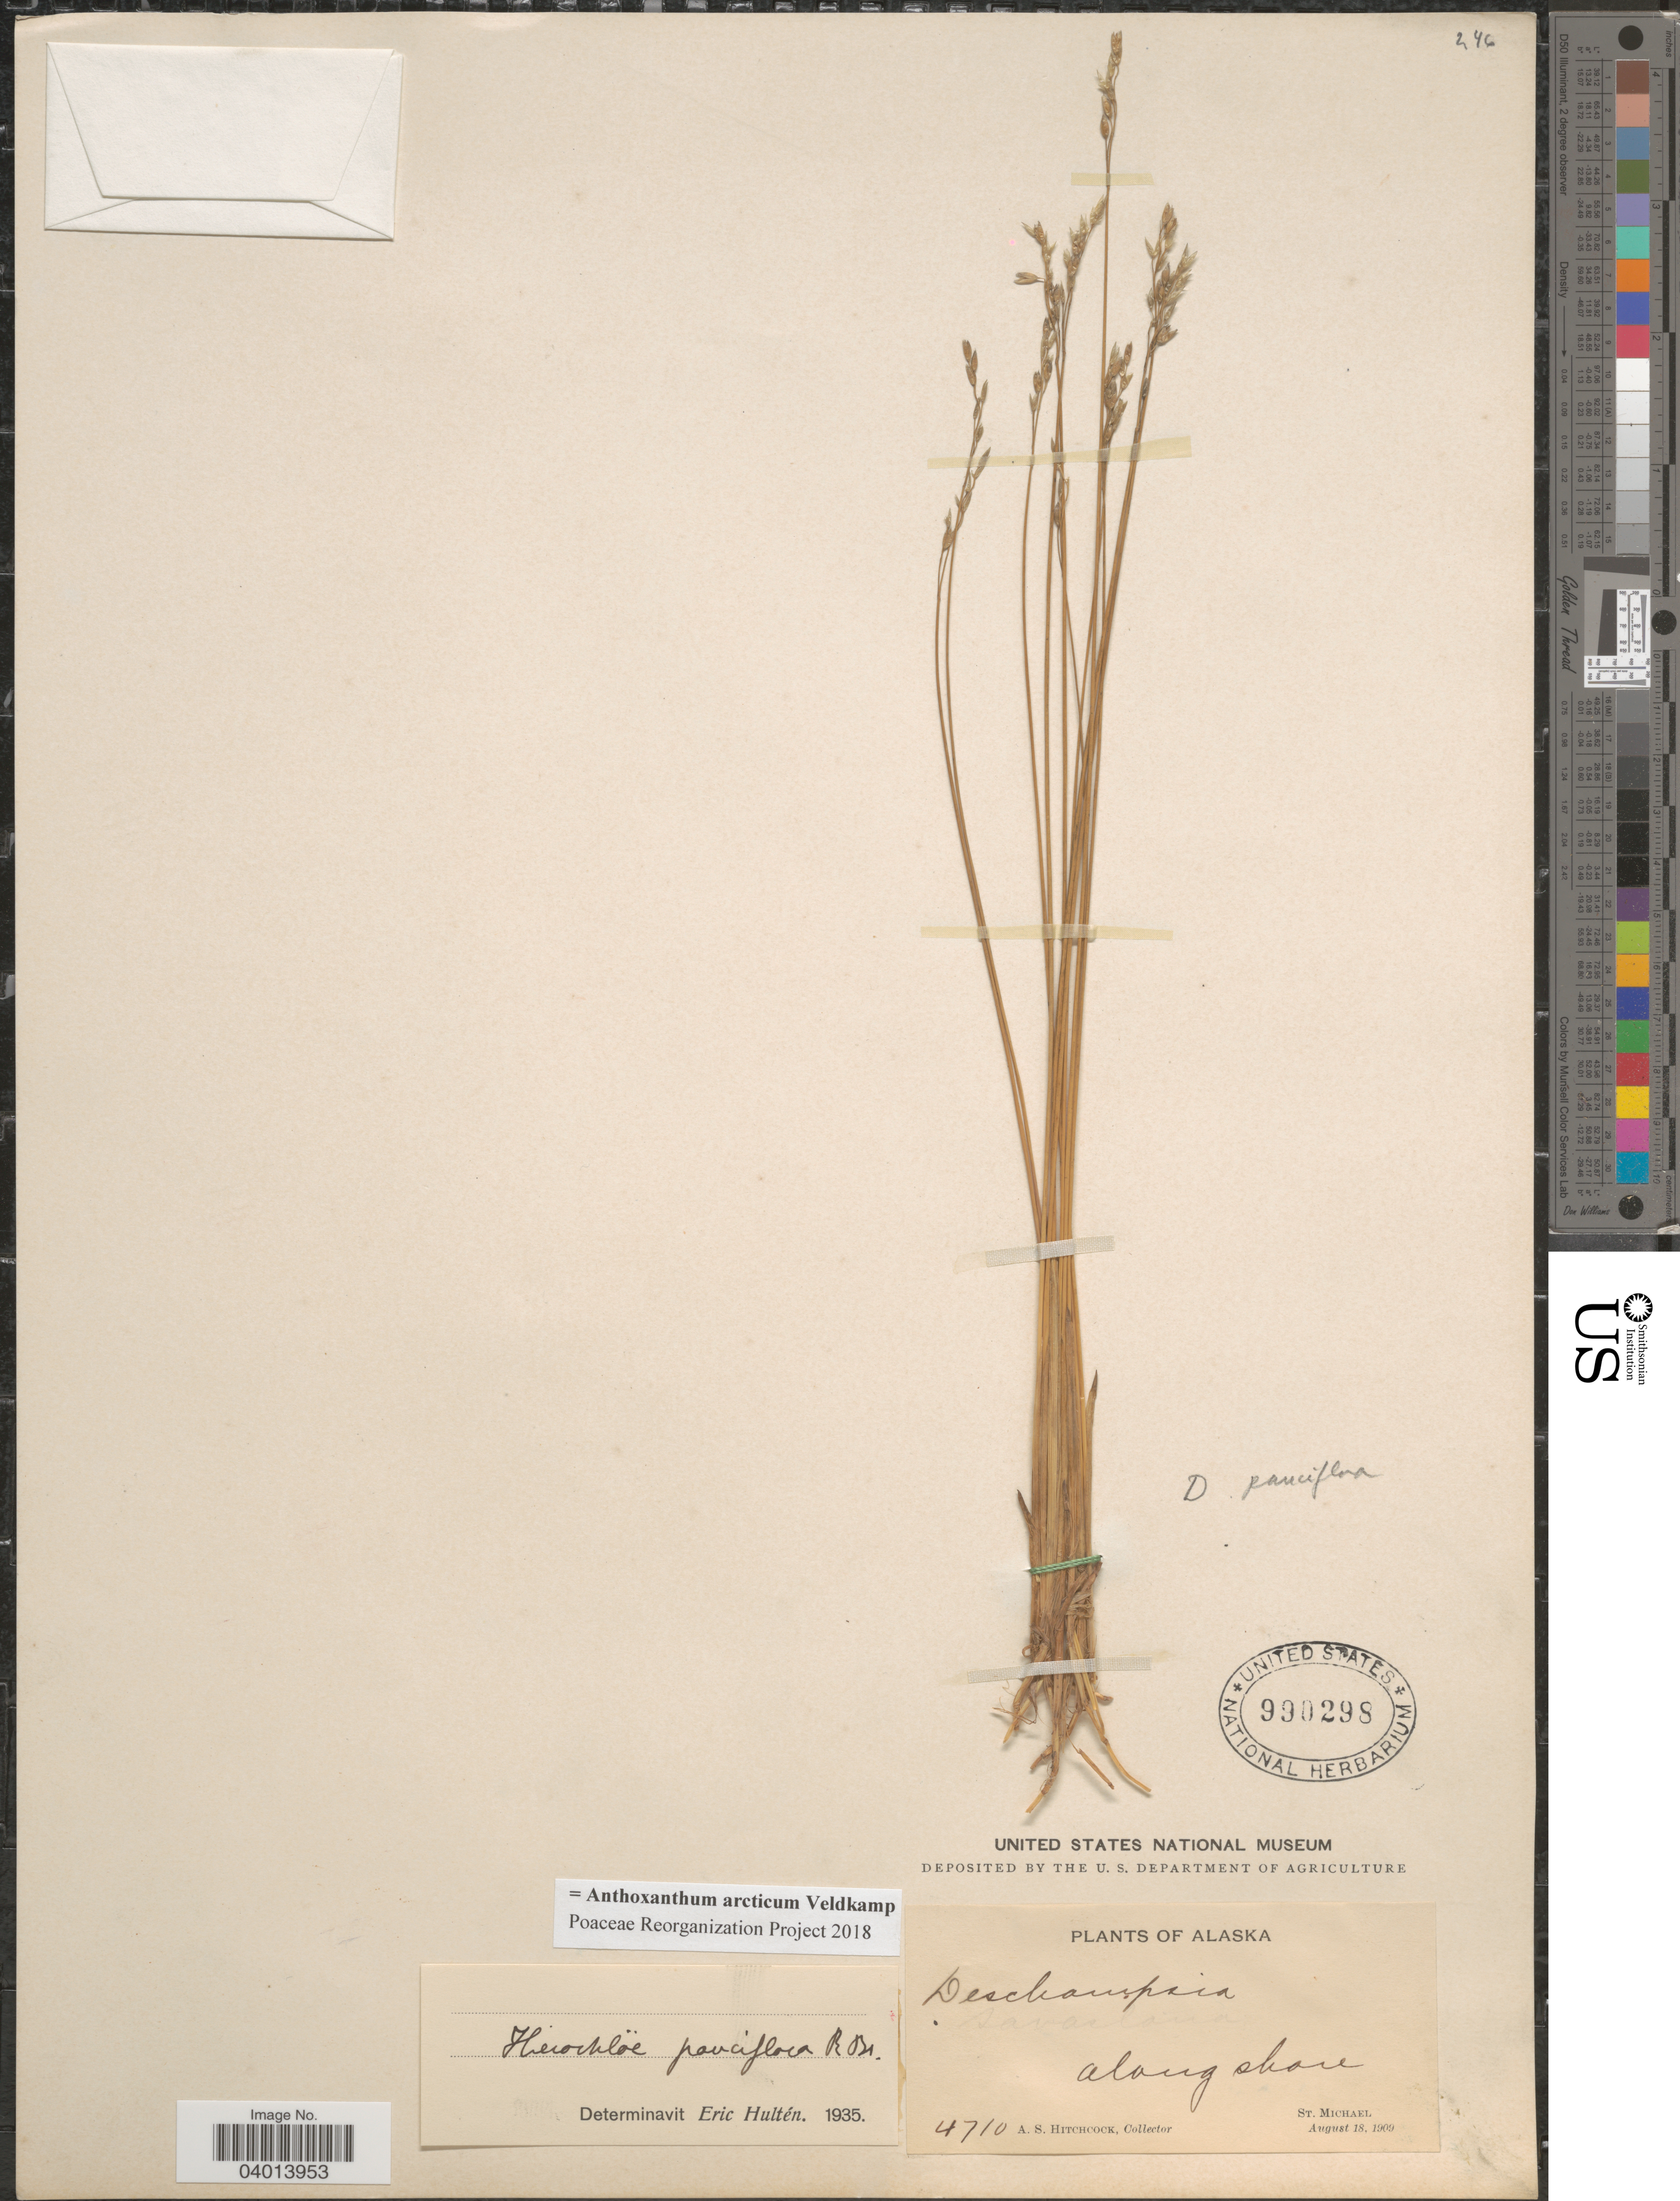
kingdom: Plantae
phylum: Tracheophyta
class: Liliopsida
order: Poales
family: Poaceae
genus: Anthoxanthum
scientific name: Anthoxanthum arcticum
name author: Veldkamp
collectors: A. S. Hitchcock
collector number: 4710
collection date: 1909-08-18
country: United States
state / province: Alaska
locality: Along shore. St. Michael.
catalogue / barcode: US 990298